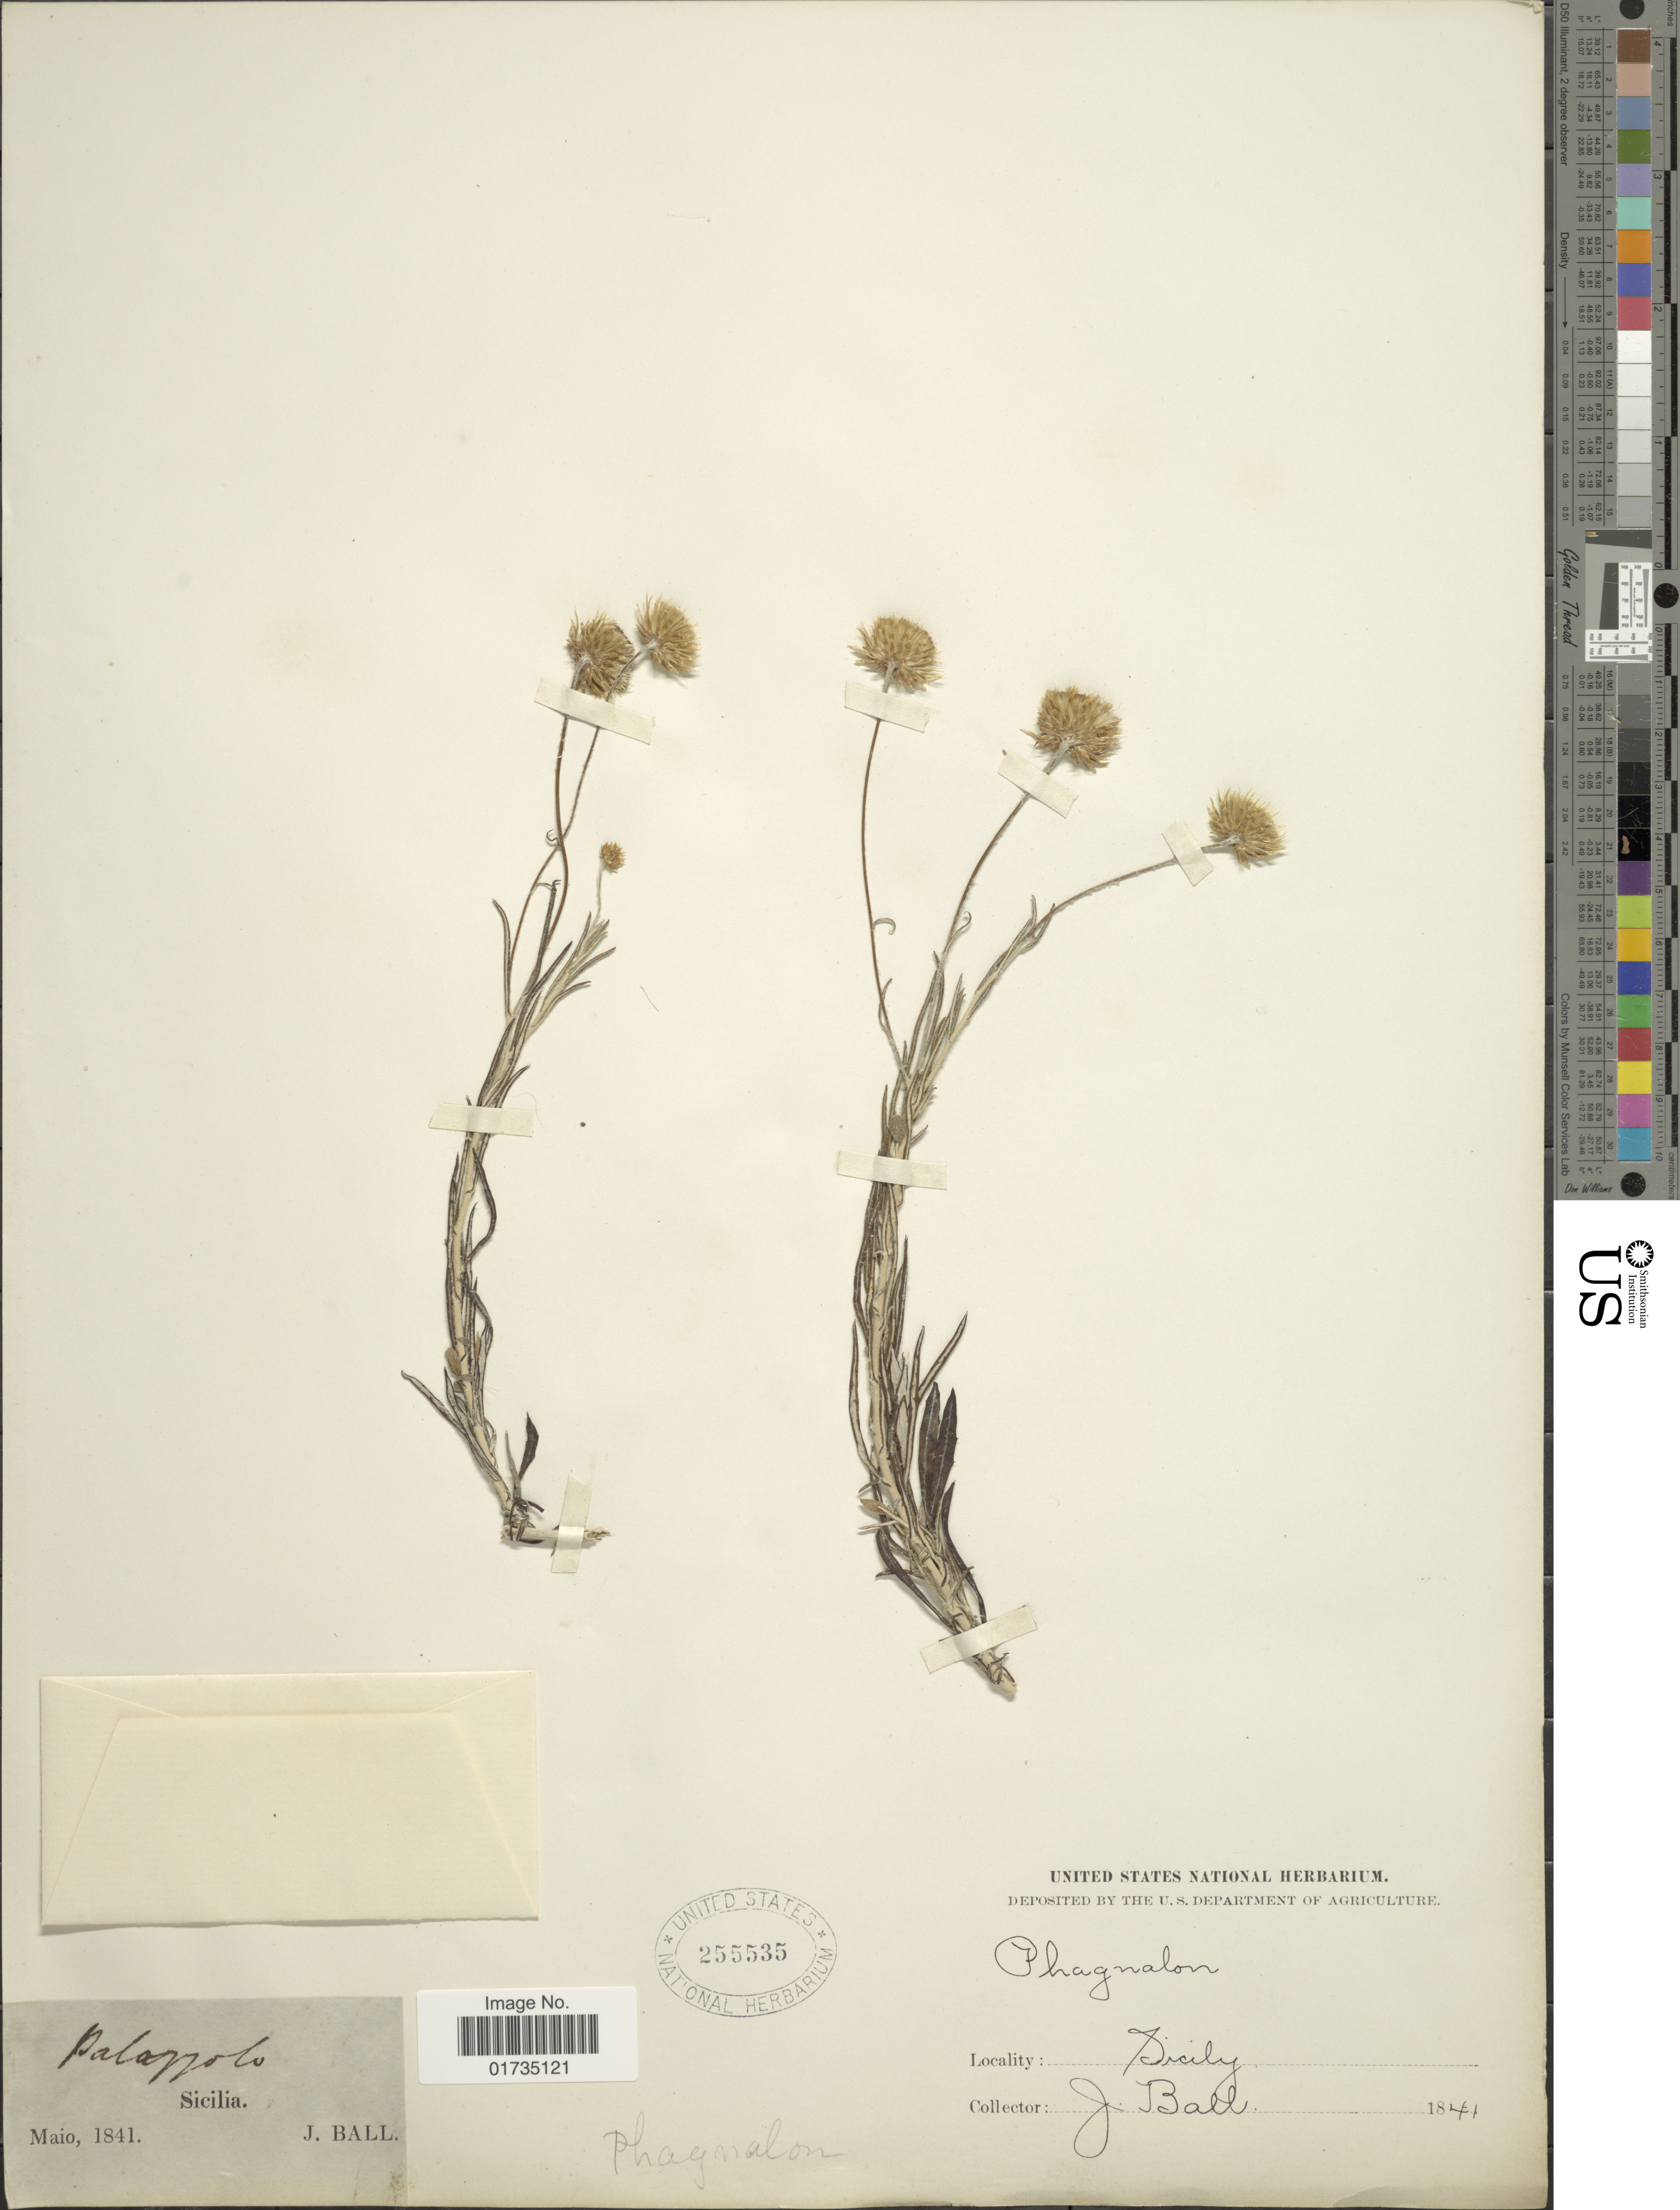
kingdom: Plantae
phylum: Tracheophyta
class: Magnoliopsida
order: Asterales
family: Asteraceae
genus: Phagnalon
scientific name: Phagnalon saxatile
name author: Cass.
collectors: J. Ball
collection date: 1841-05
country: Italy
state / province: Siciliana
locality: Sicilia. Sicily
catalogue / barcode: US 255535